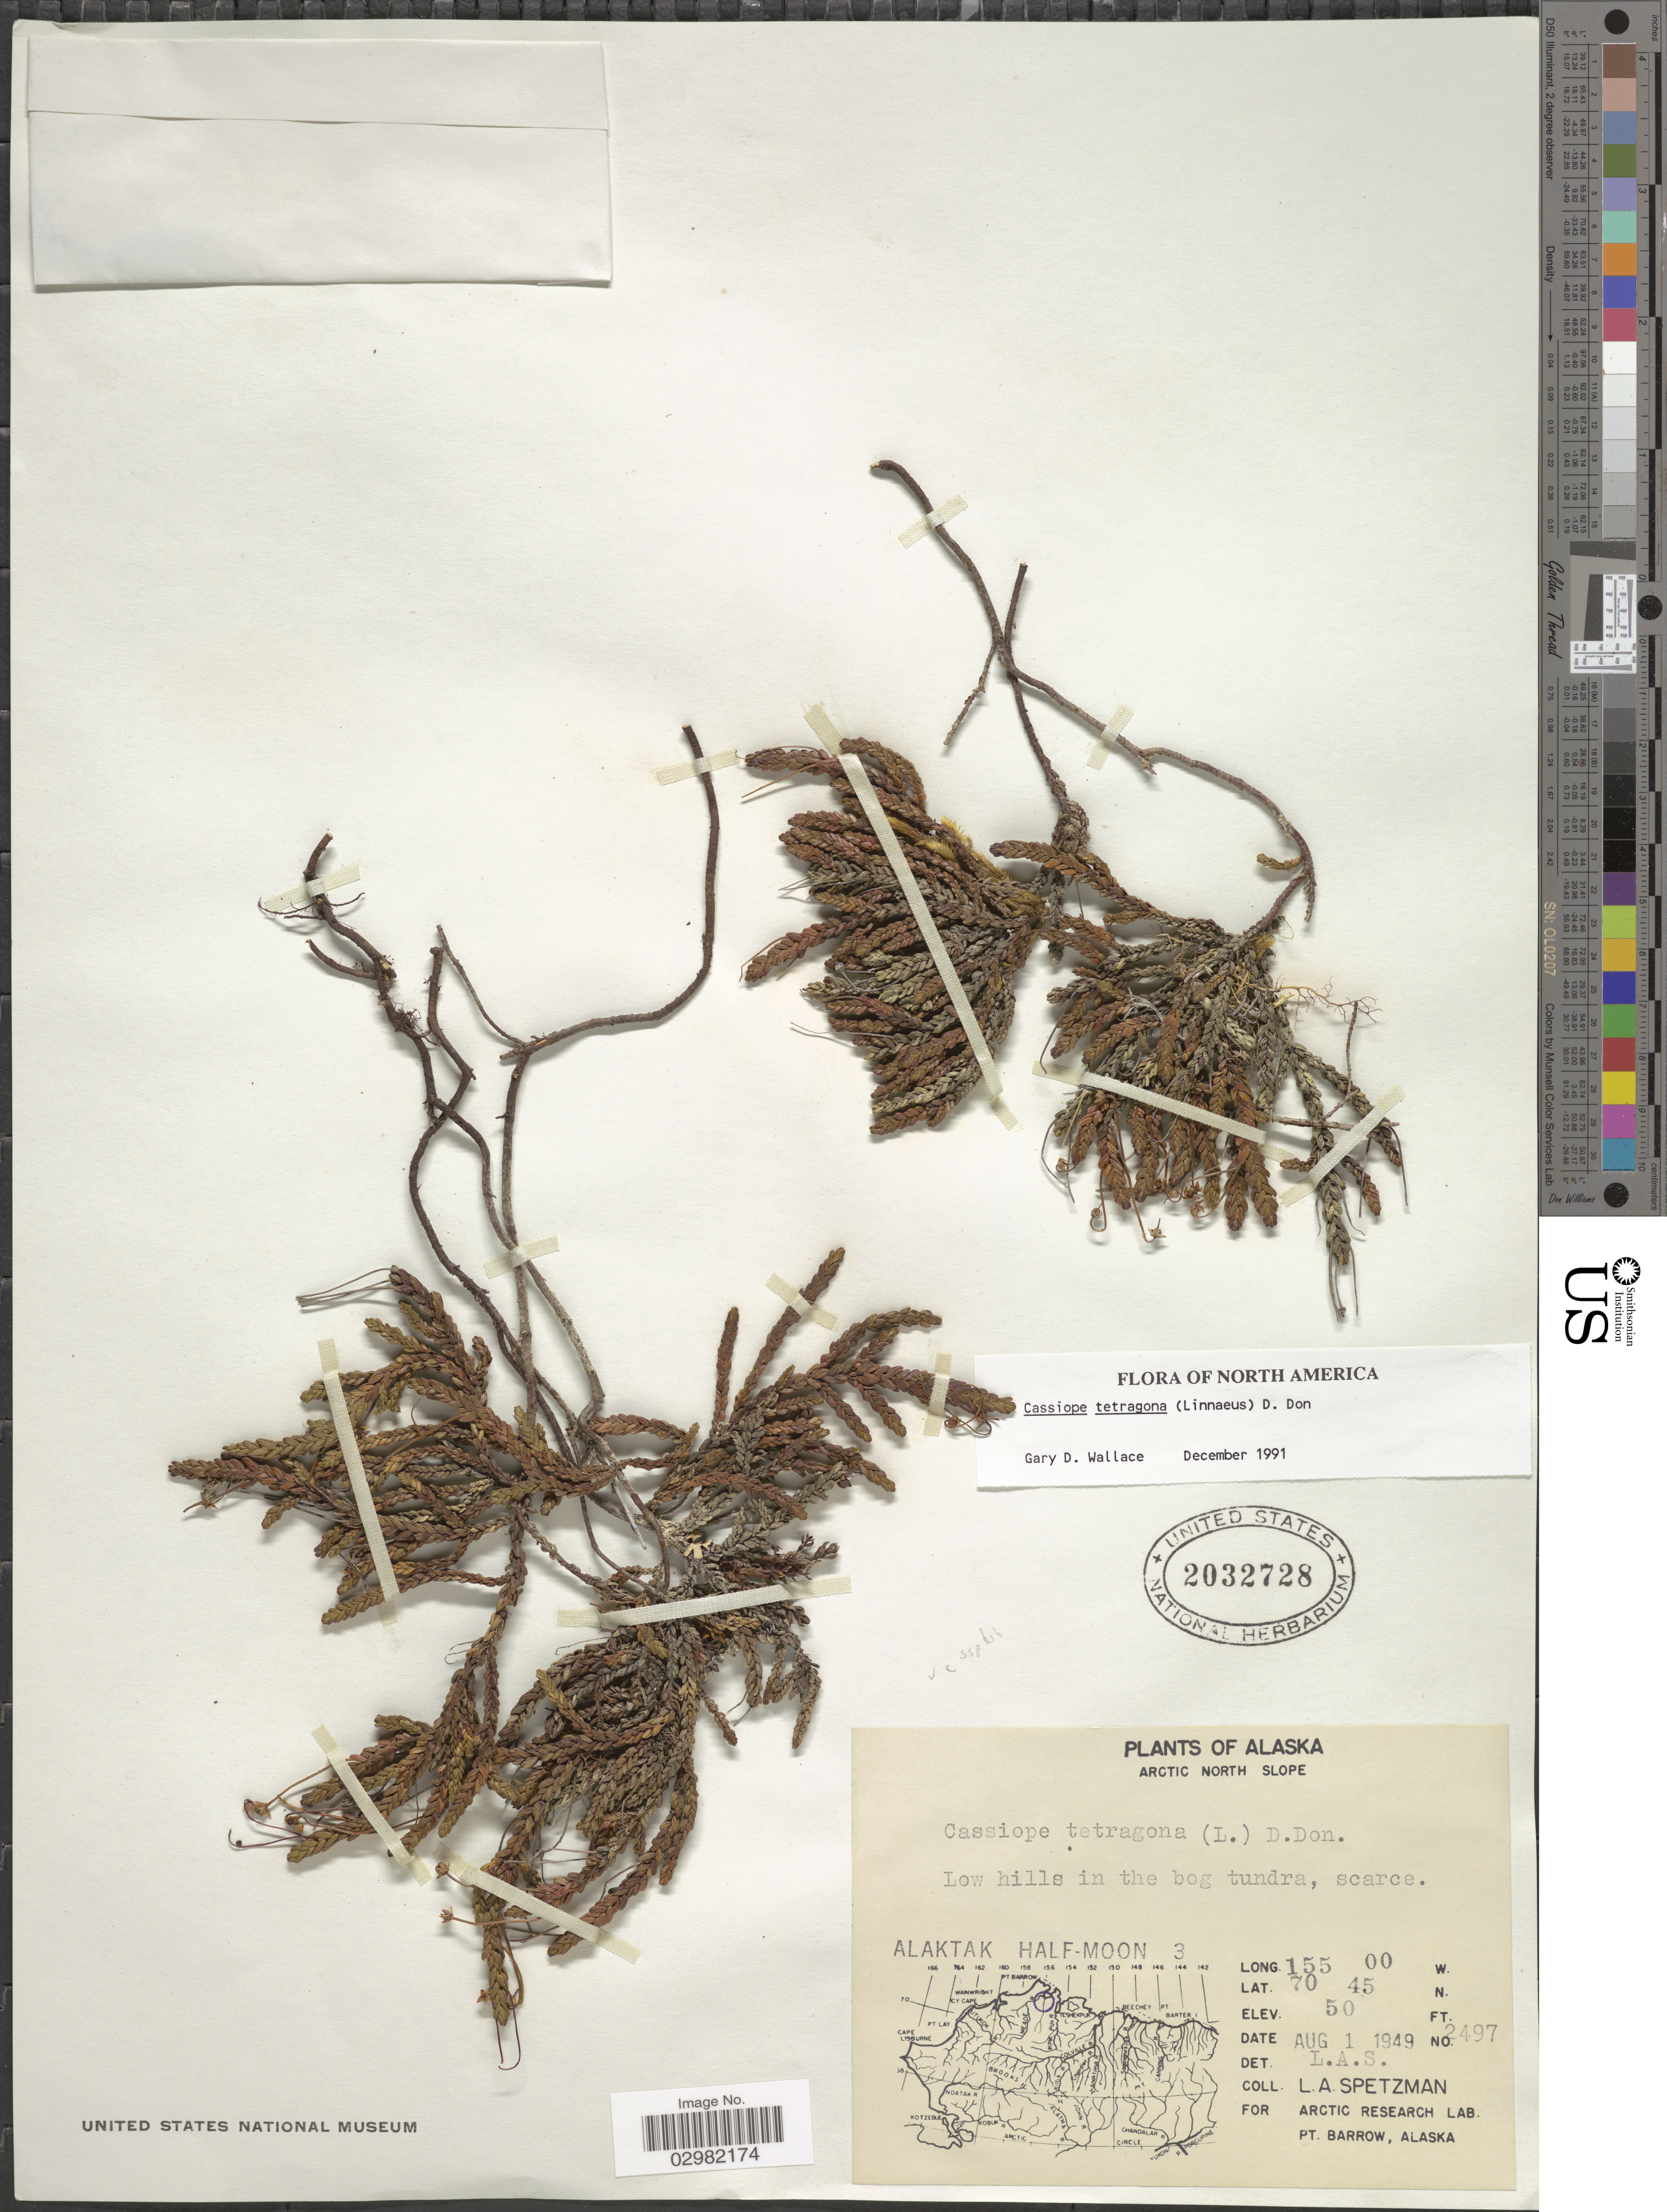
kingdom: Plantae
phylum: Tracheophyta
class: Magnoliopsida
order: Ericales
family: Ericaceae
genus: Cassiope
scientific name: Cassiope tetragona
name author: (L.) D. Don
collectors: L. Spetzman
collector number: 2497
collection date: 1949-08-01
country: United States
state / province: Alaska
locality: Arctic North Slope. Alaktak, Half-Moon 3.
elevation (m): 15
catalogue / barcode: US 2032728